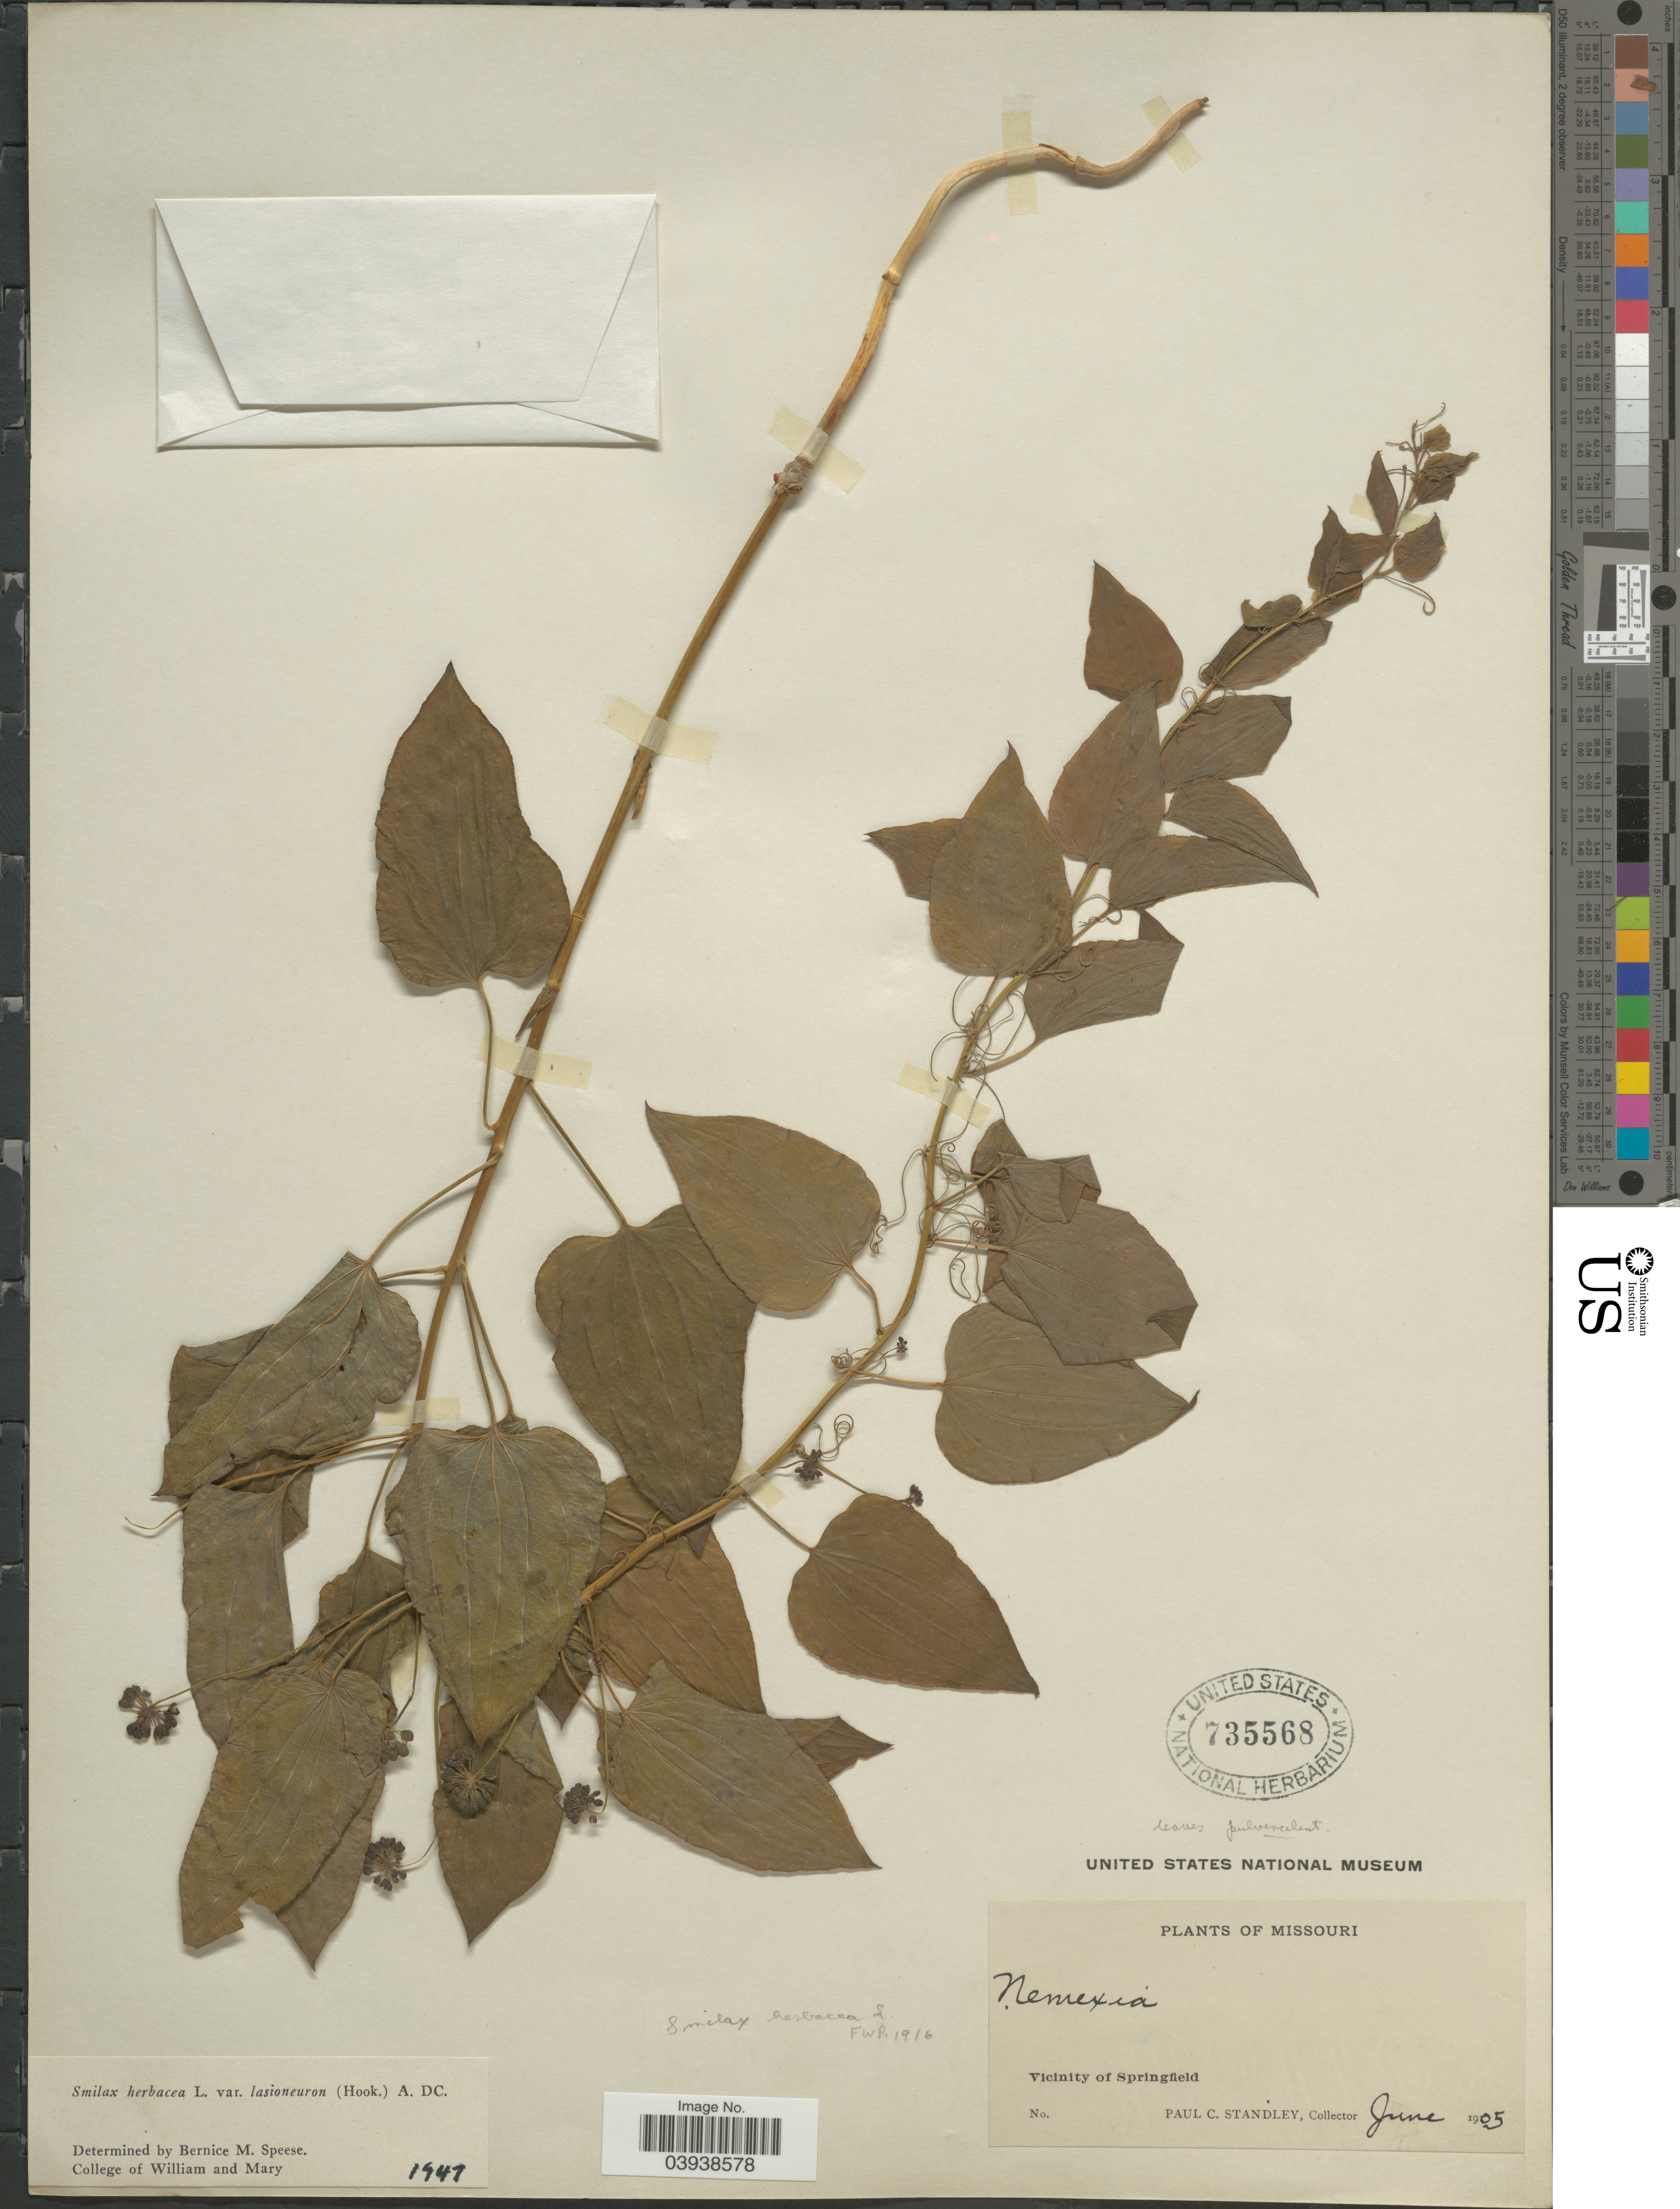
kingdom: Plantae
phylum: Tracheophyta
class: Liliopsida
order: Liliales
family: Smilacaceae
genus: Smilax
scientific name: Smilax herbacea var. lasioneuron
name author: (Hook.) A. DC.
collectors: P. C. Standley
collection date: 1905-06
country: United States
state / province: Missouri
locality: Vicinity of Springfield.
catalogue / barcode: US 735568